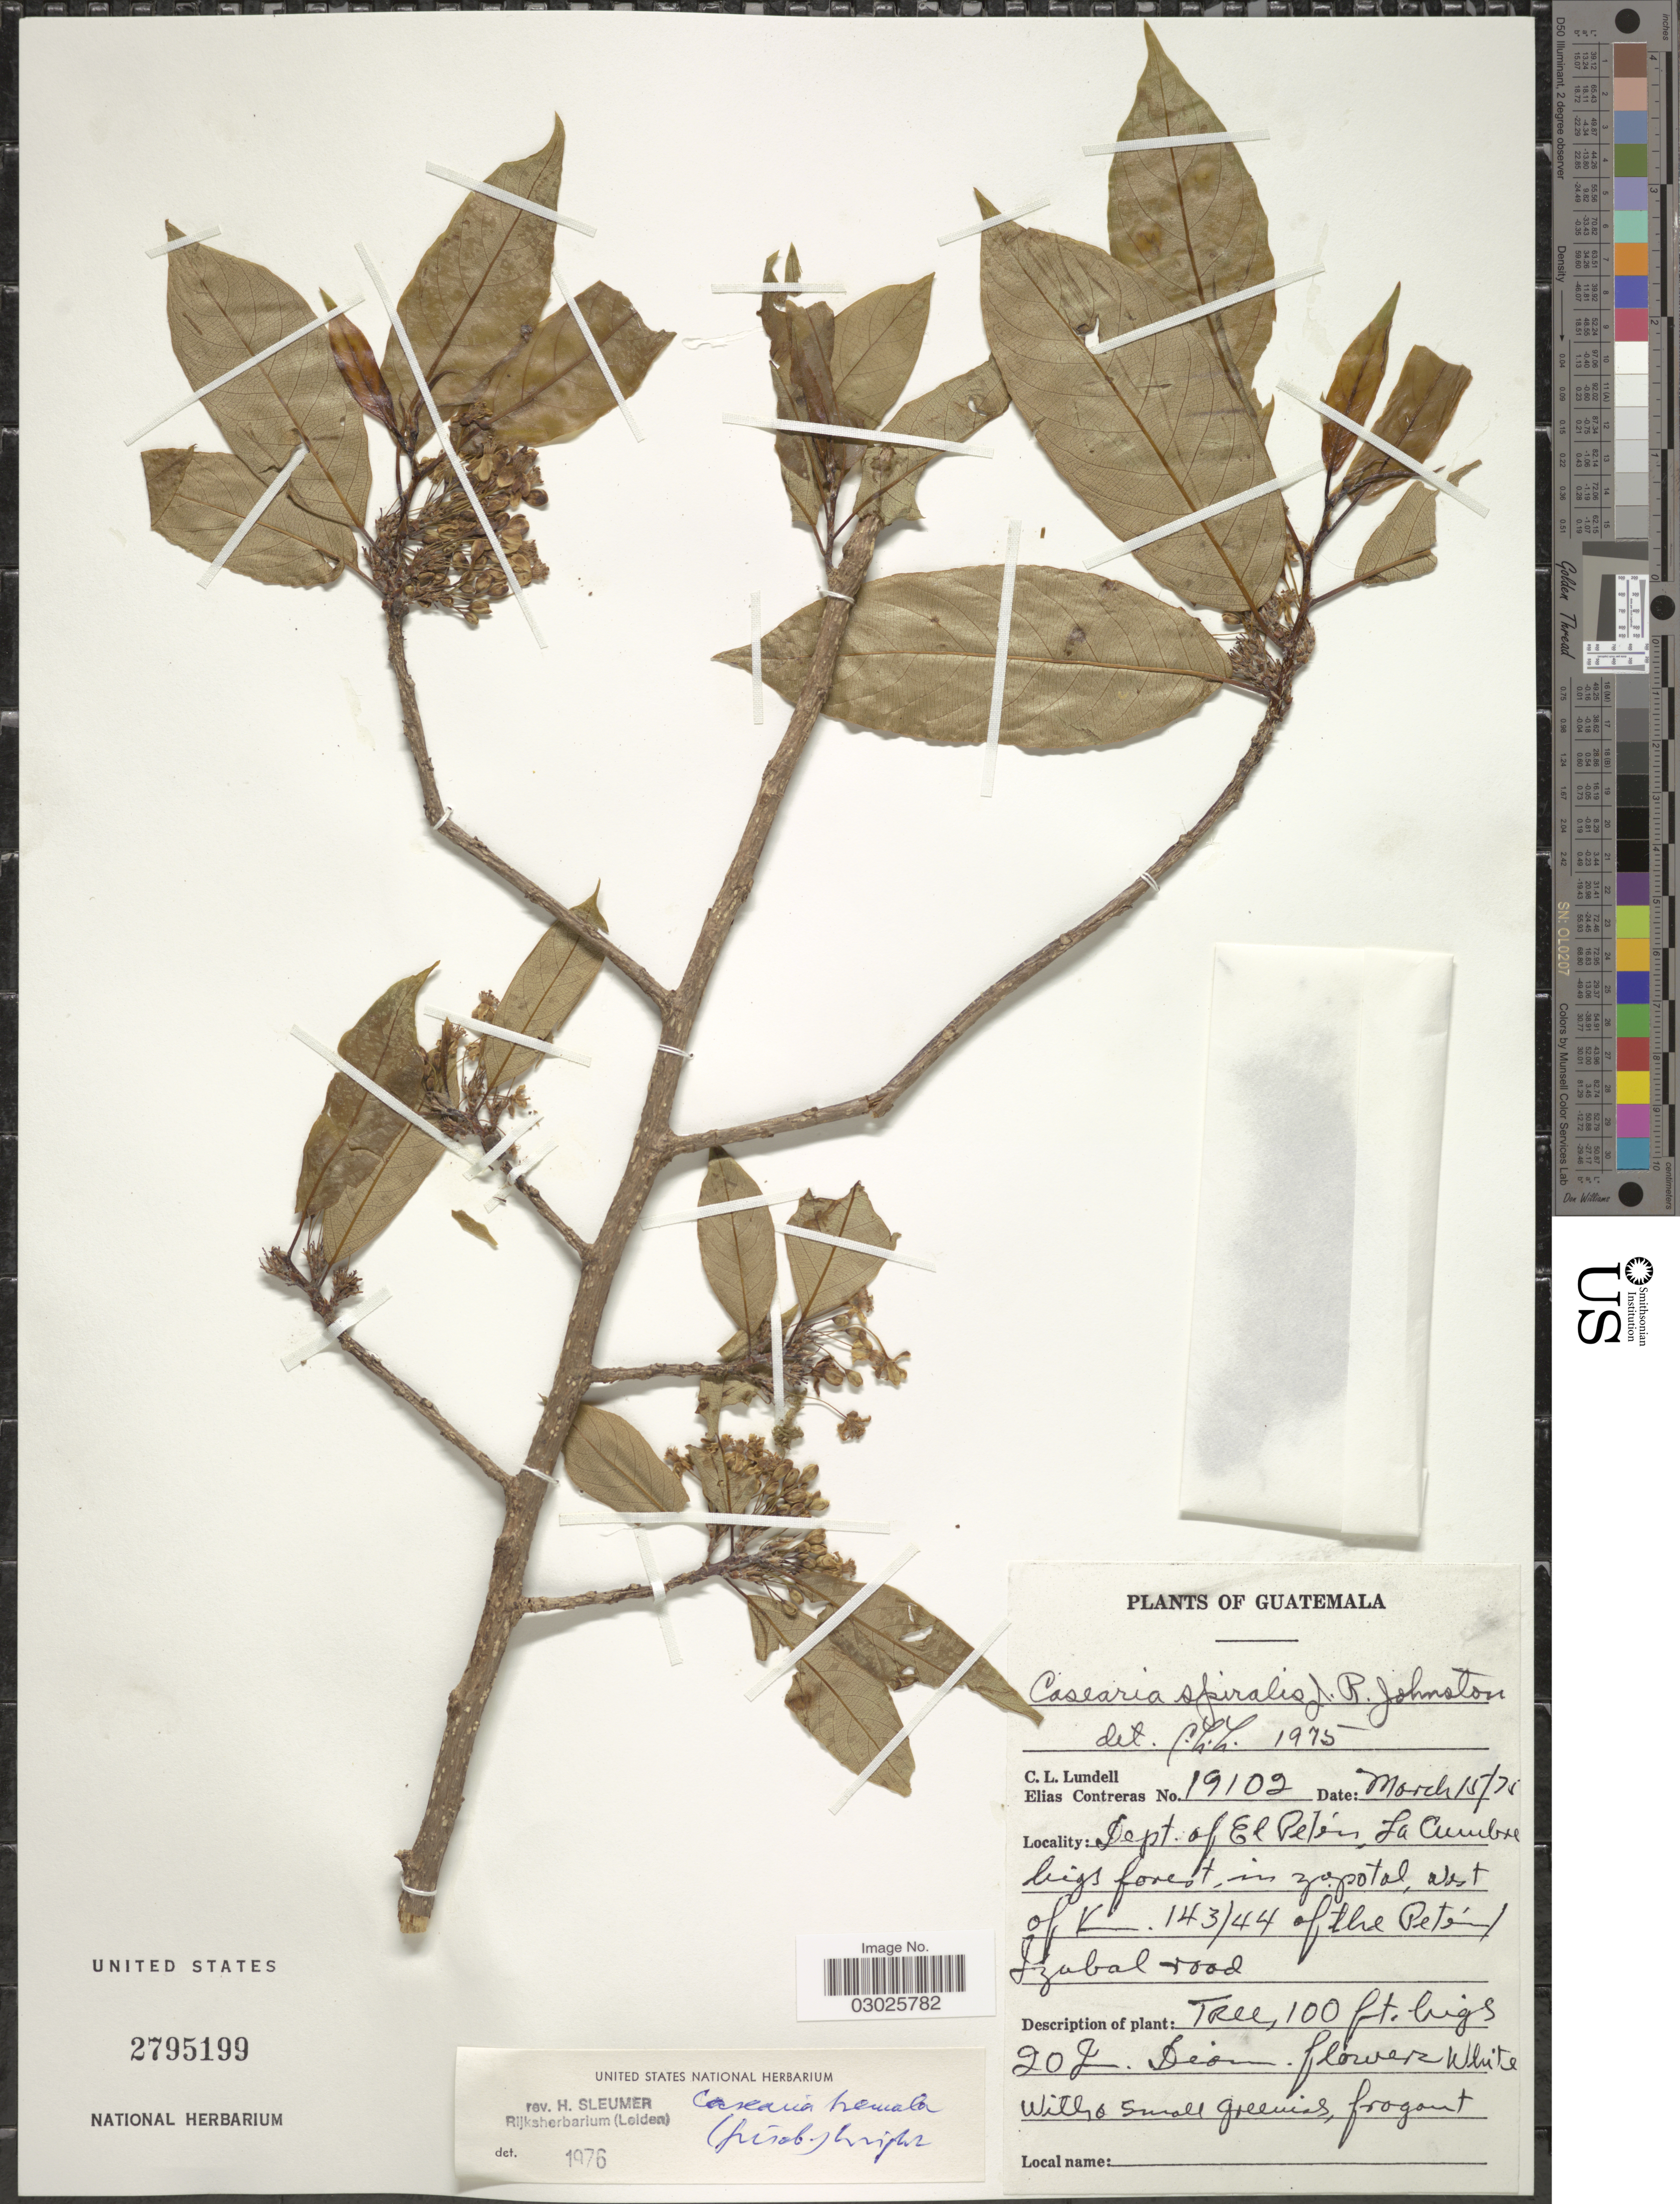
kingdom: Plantae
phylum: Tracheophyta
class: Magnoliopsida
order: Malpighiales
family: Salicaceae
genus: Casearia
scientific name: Casearia tremula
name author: (Griseb.) Griseb. ex C. Wright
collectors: C. L. Lundell & E. Contreras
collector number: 19102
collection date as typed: Transcribed d/m/y: 15/3/75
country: Guatemala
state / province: El Petén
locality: Dept. of El Petén, La Cumbre high forest, in zapotal, west of K. 143/44 of the Petén/Izabal road.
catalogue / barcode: US 2795199